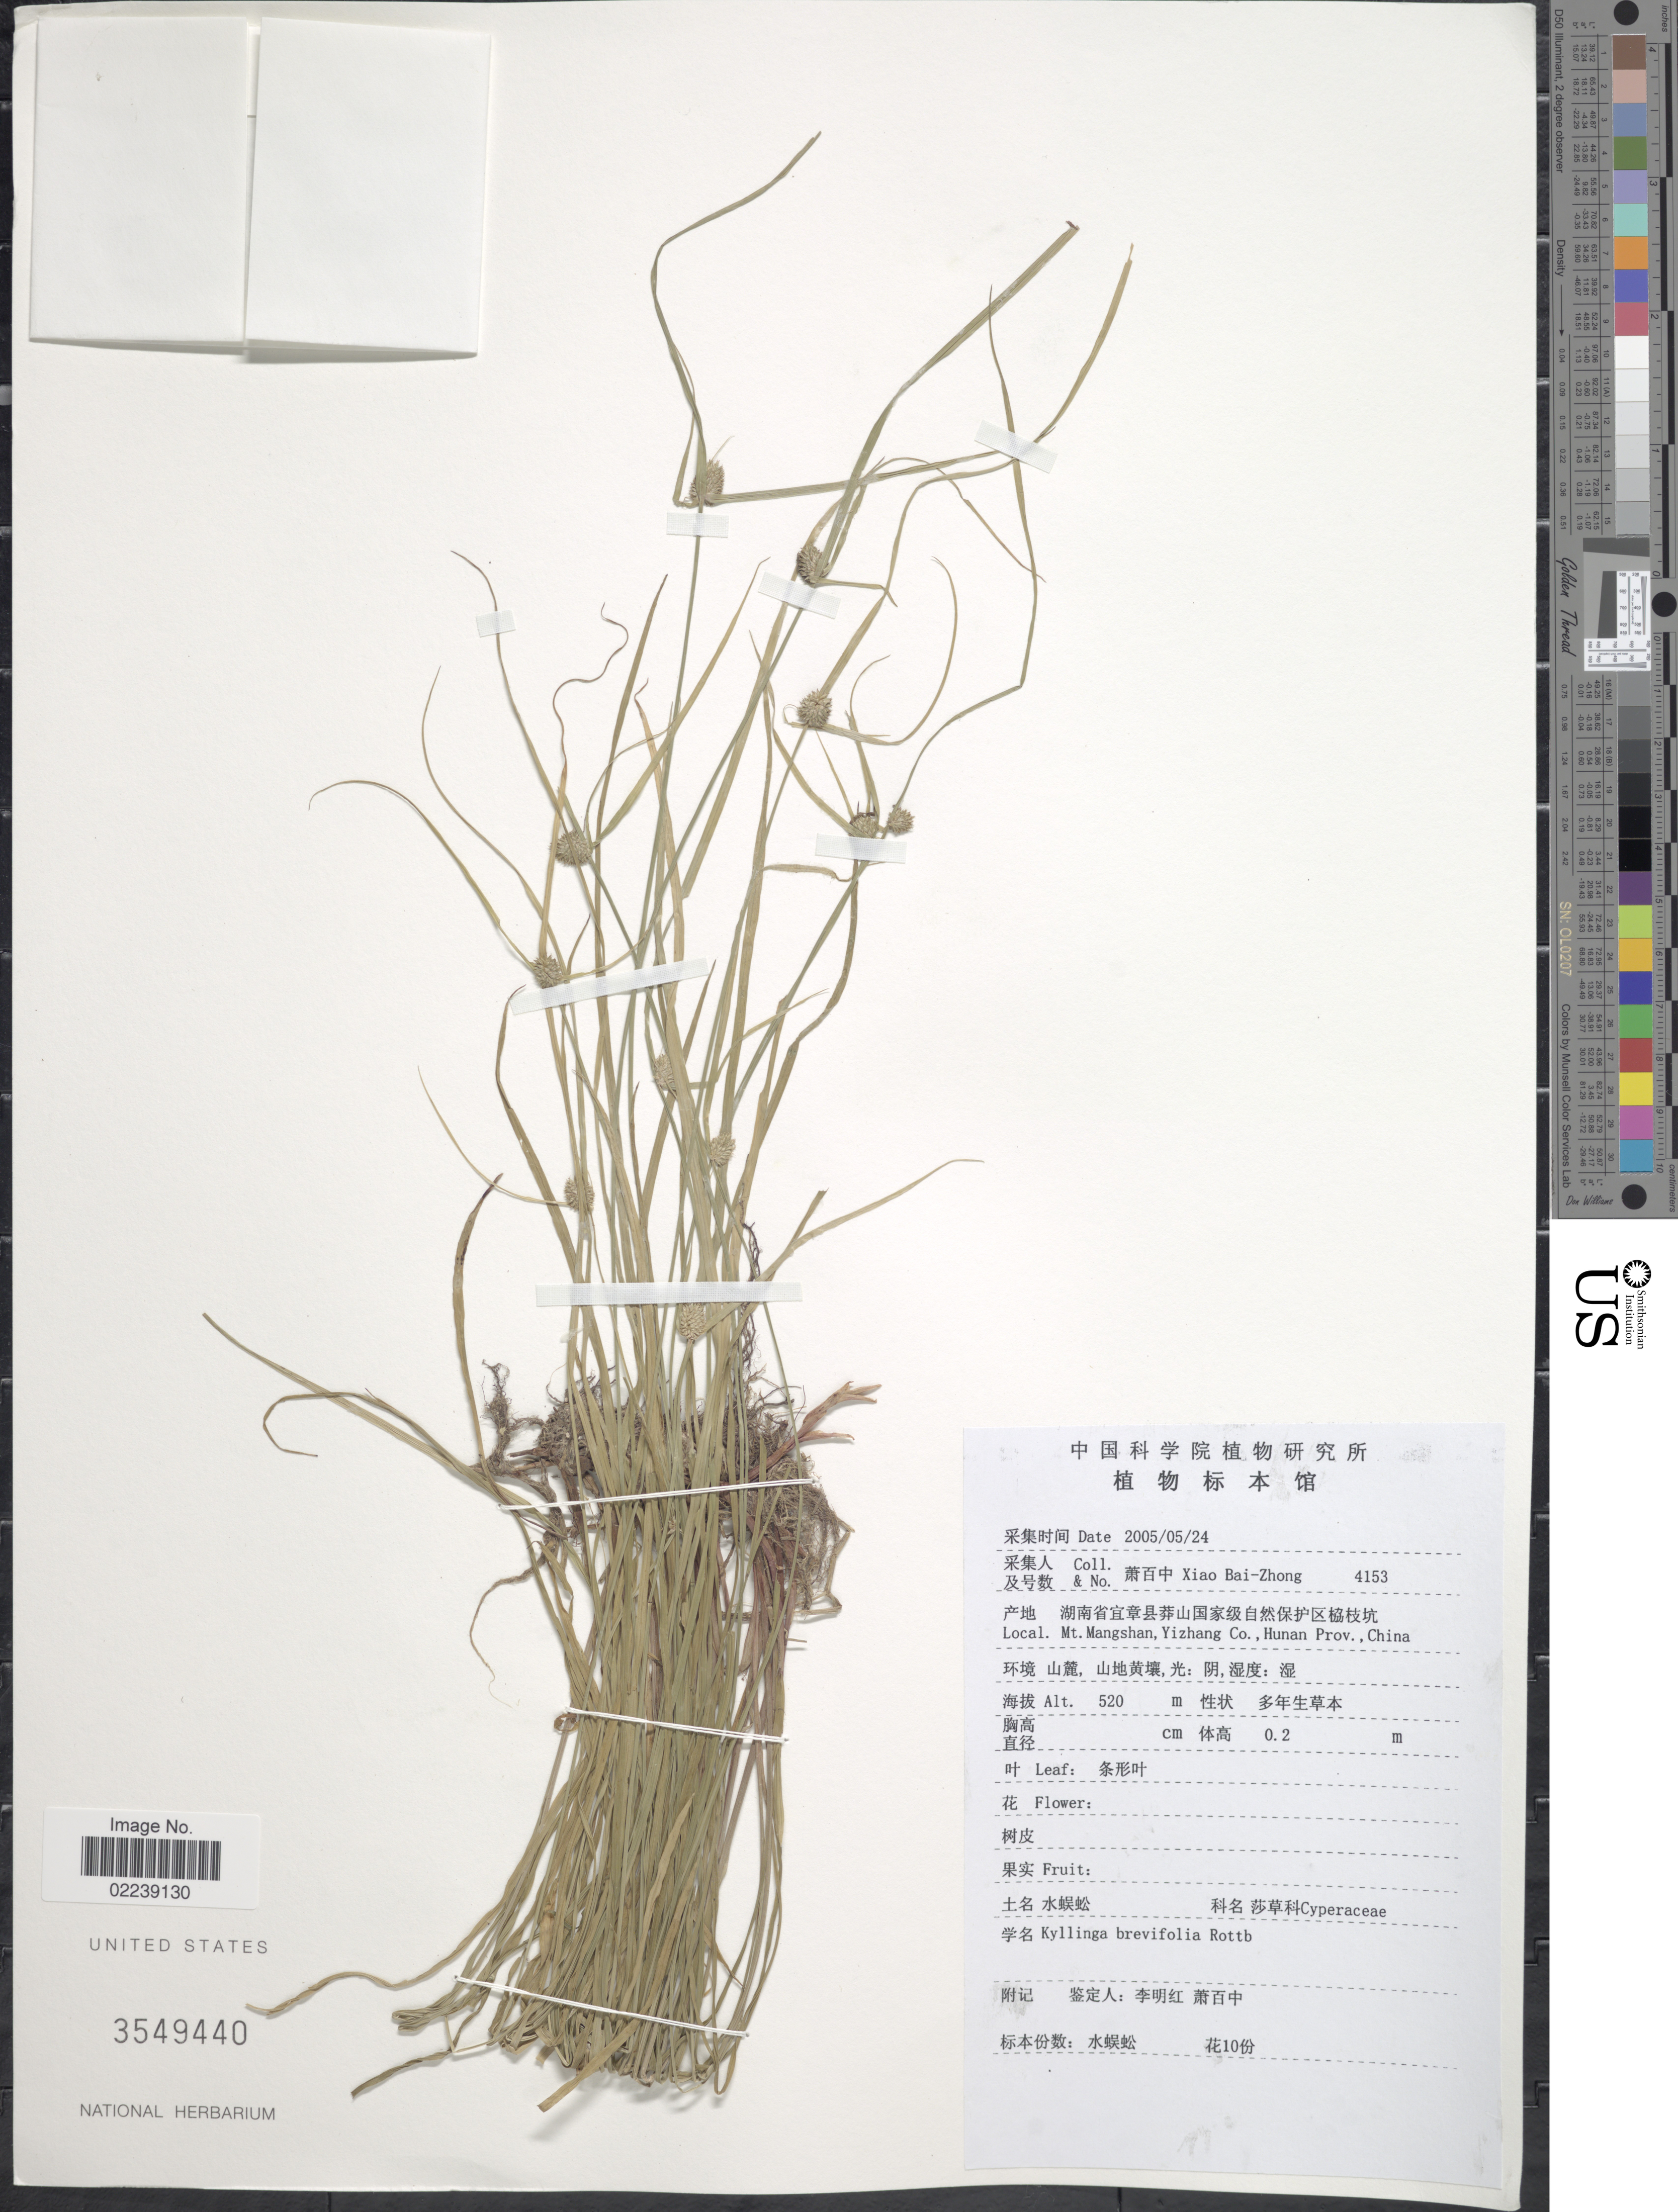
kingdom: Plantae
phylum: Tracheophyta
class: Liliopsida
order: Poales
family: Cyperaceae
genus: Cyperus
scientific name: Cyperus brevifolius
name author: (Rottb.) Hassk.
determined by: Strong, M. T., (US), Smithsonian Institution - National Museum of Natural History (UNITED STATES)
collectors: B. Z. Xiao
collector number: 4153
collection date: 2005-05-24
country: China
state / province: Hunan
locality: Mt. Mangshan, Yizhang Co., Hunan Prov.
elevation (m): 520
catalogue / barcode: US 3549440